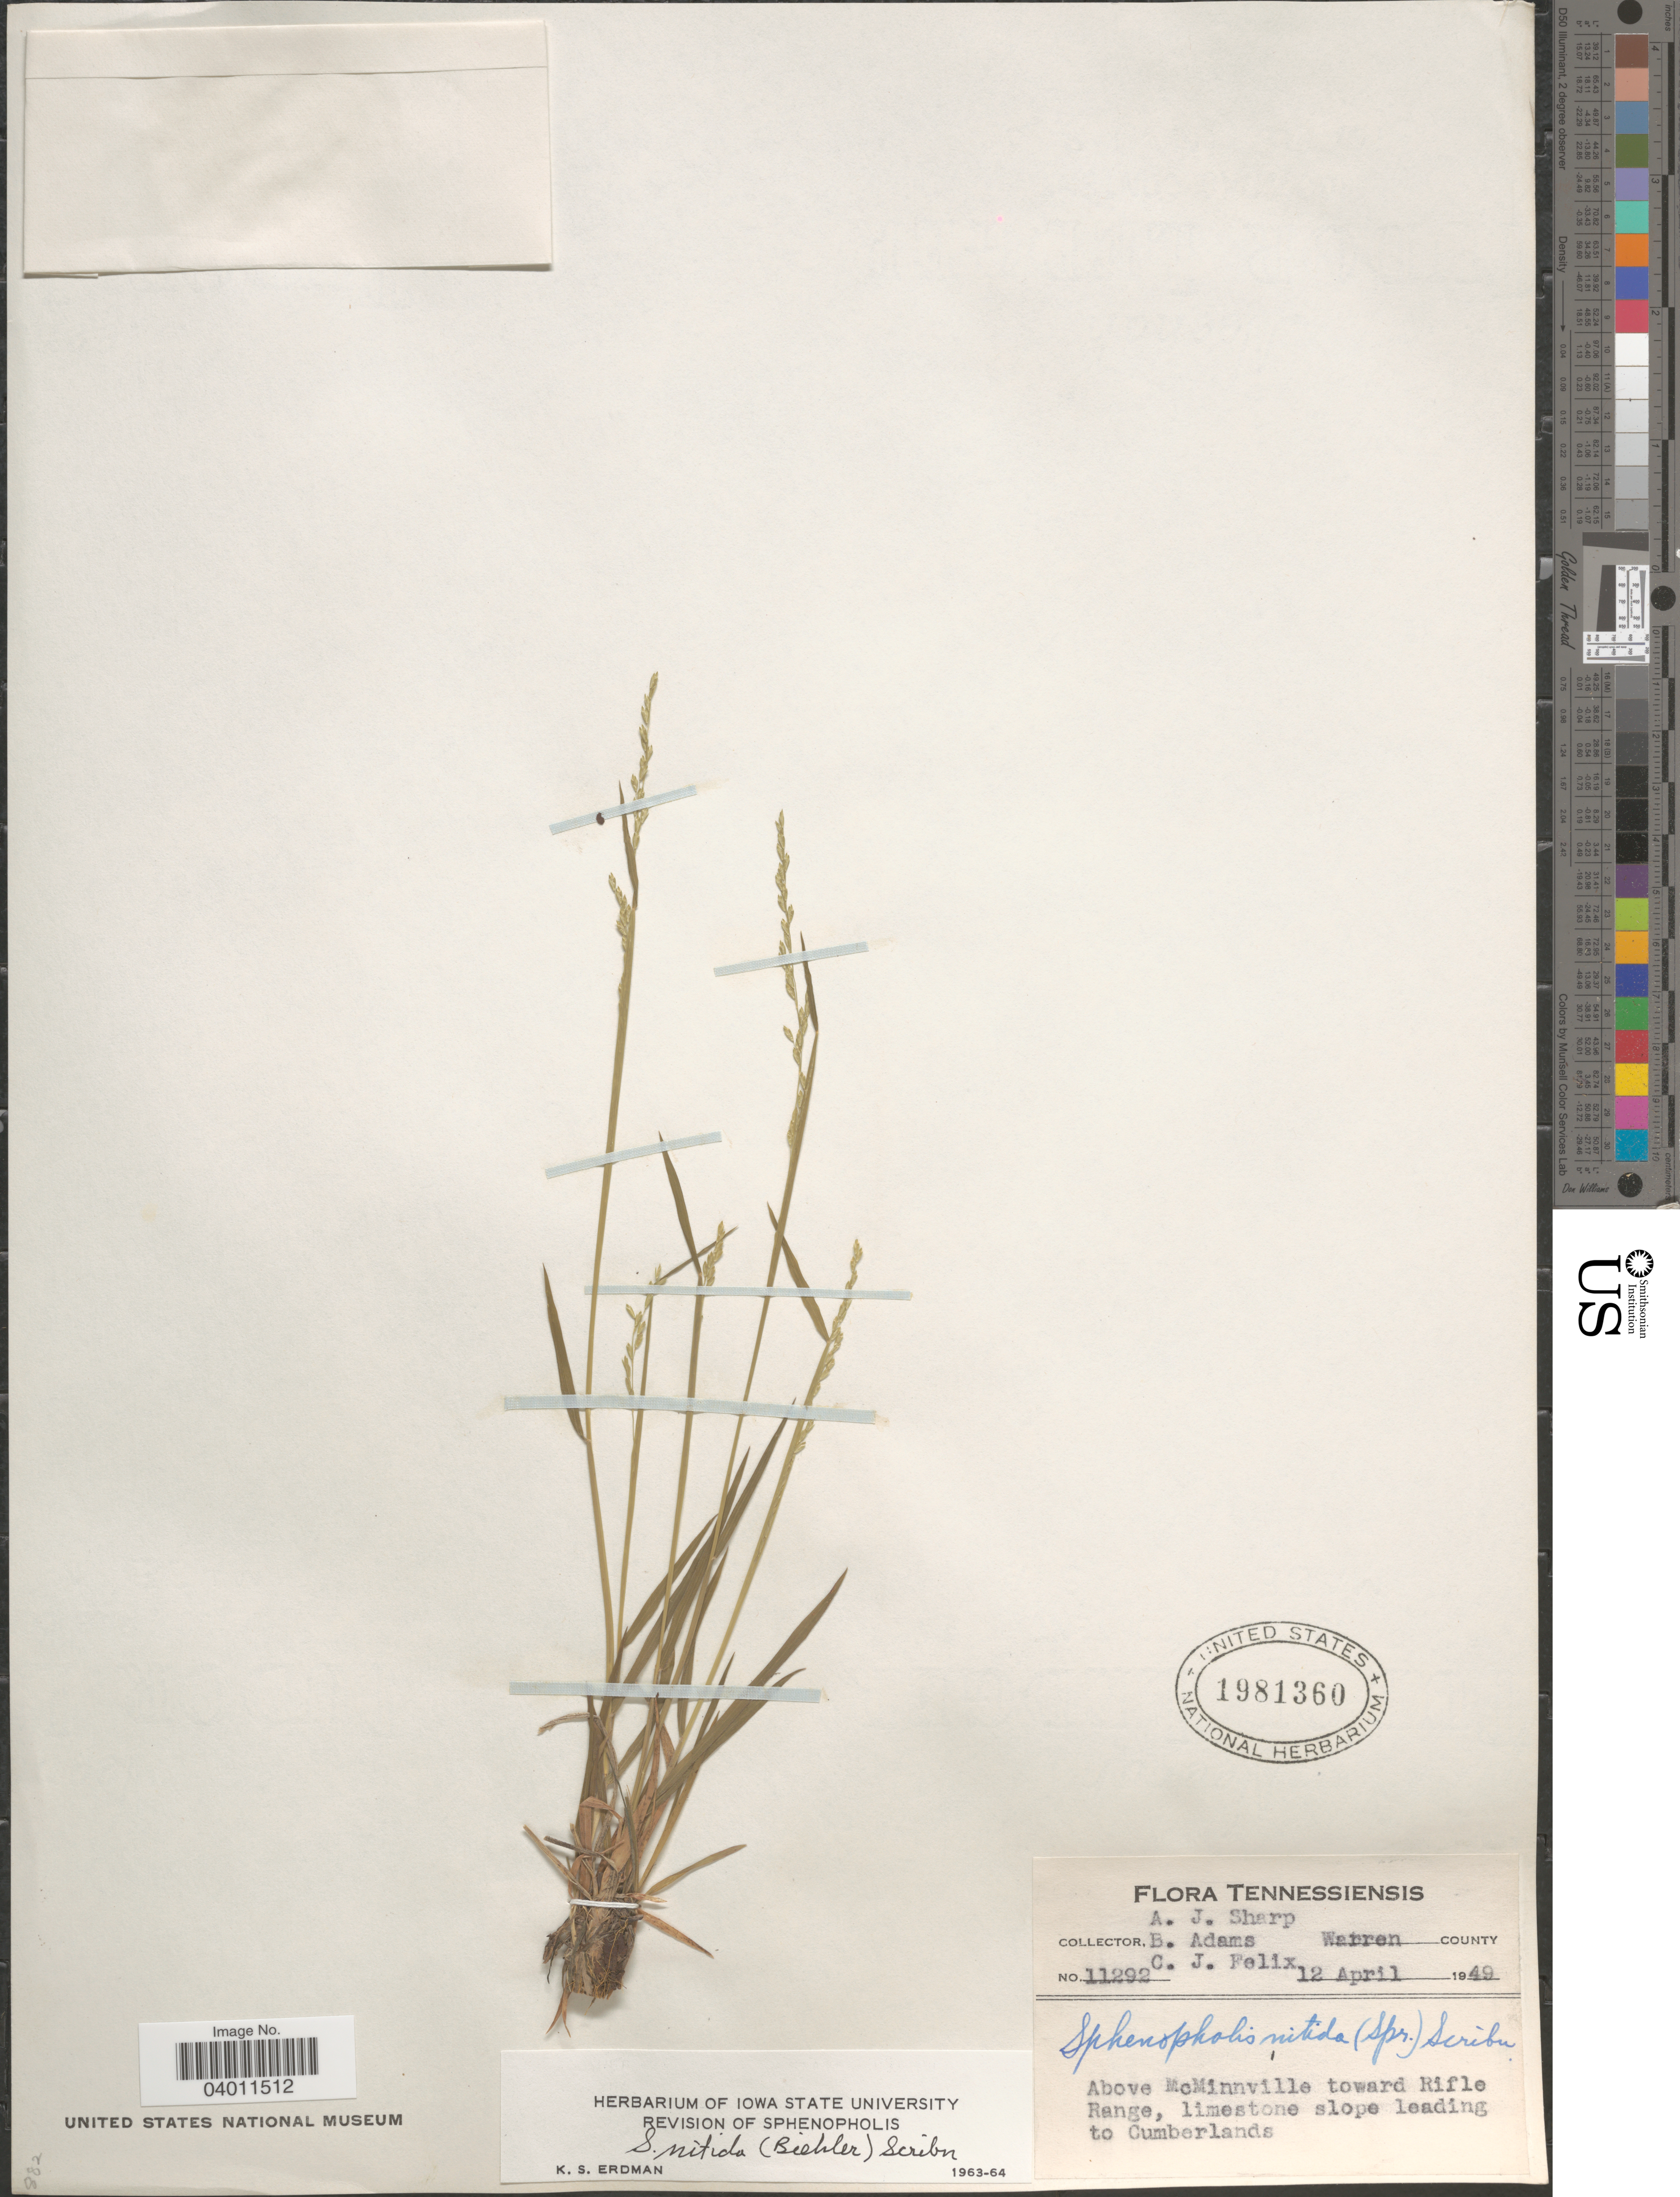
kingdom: Plantae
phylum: Tracheophyta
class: Liliopsida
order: Poales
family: Poaceae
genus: Sphenopholis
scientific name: Sphenopholis nitida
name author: (Biehler) Scribn.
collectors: A. J. Sharp, B. Adams & C. Felix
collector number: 11292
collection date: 1949-04-12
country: United States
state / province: Tennessee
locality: Warren County. Above McMinnville toward Rifle Range, limestone slope leading to Cumberlands.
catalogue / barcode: US 1981360